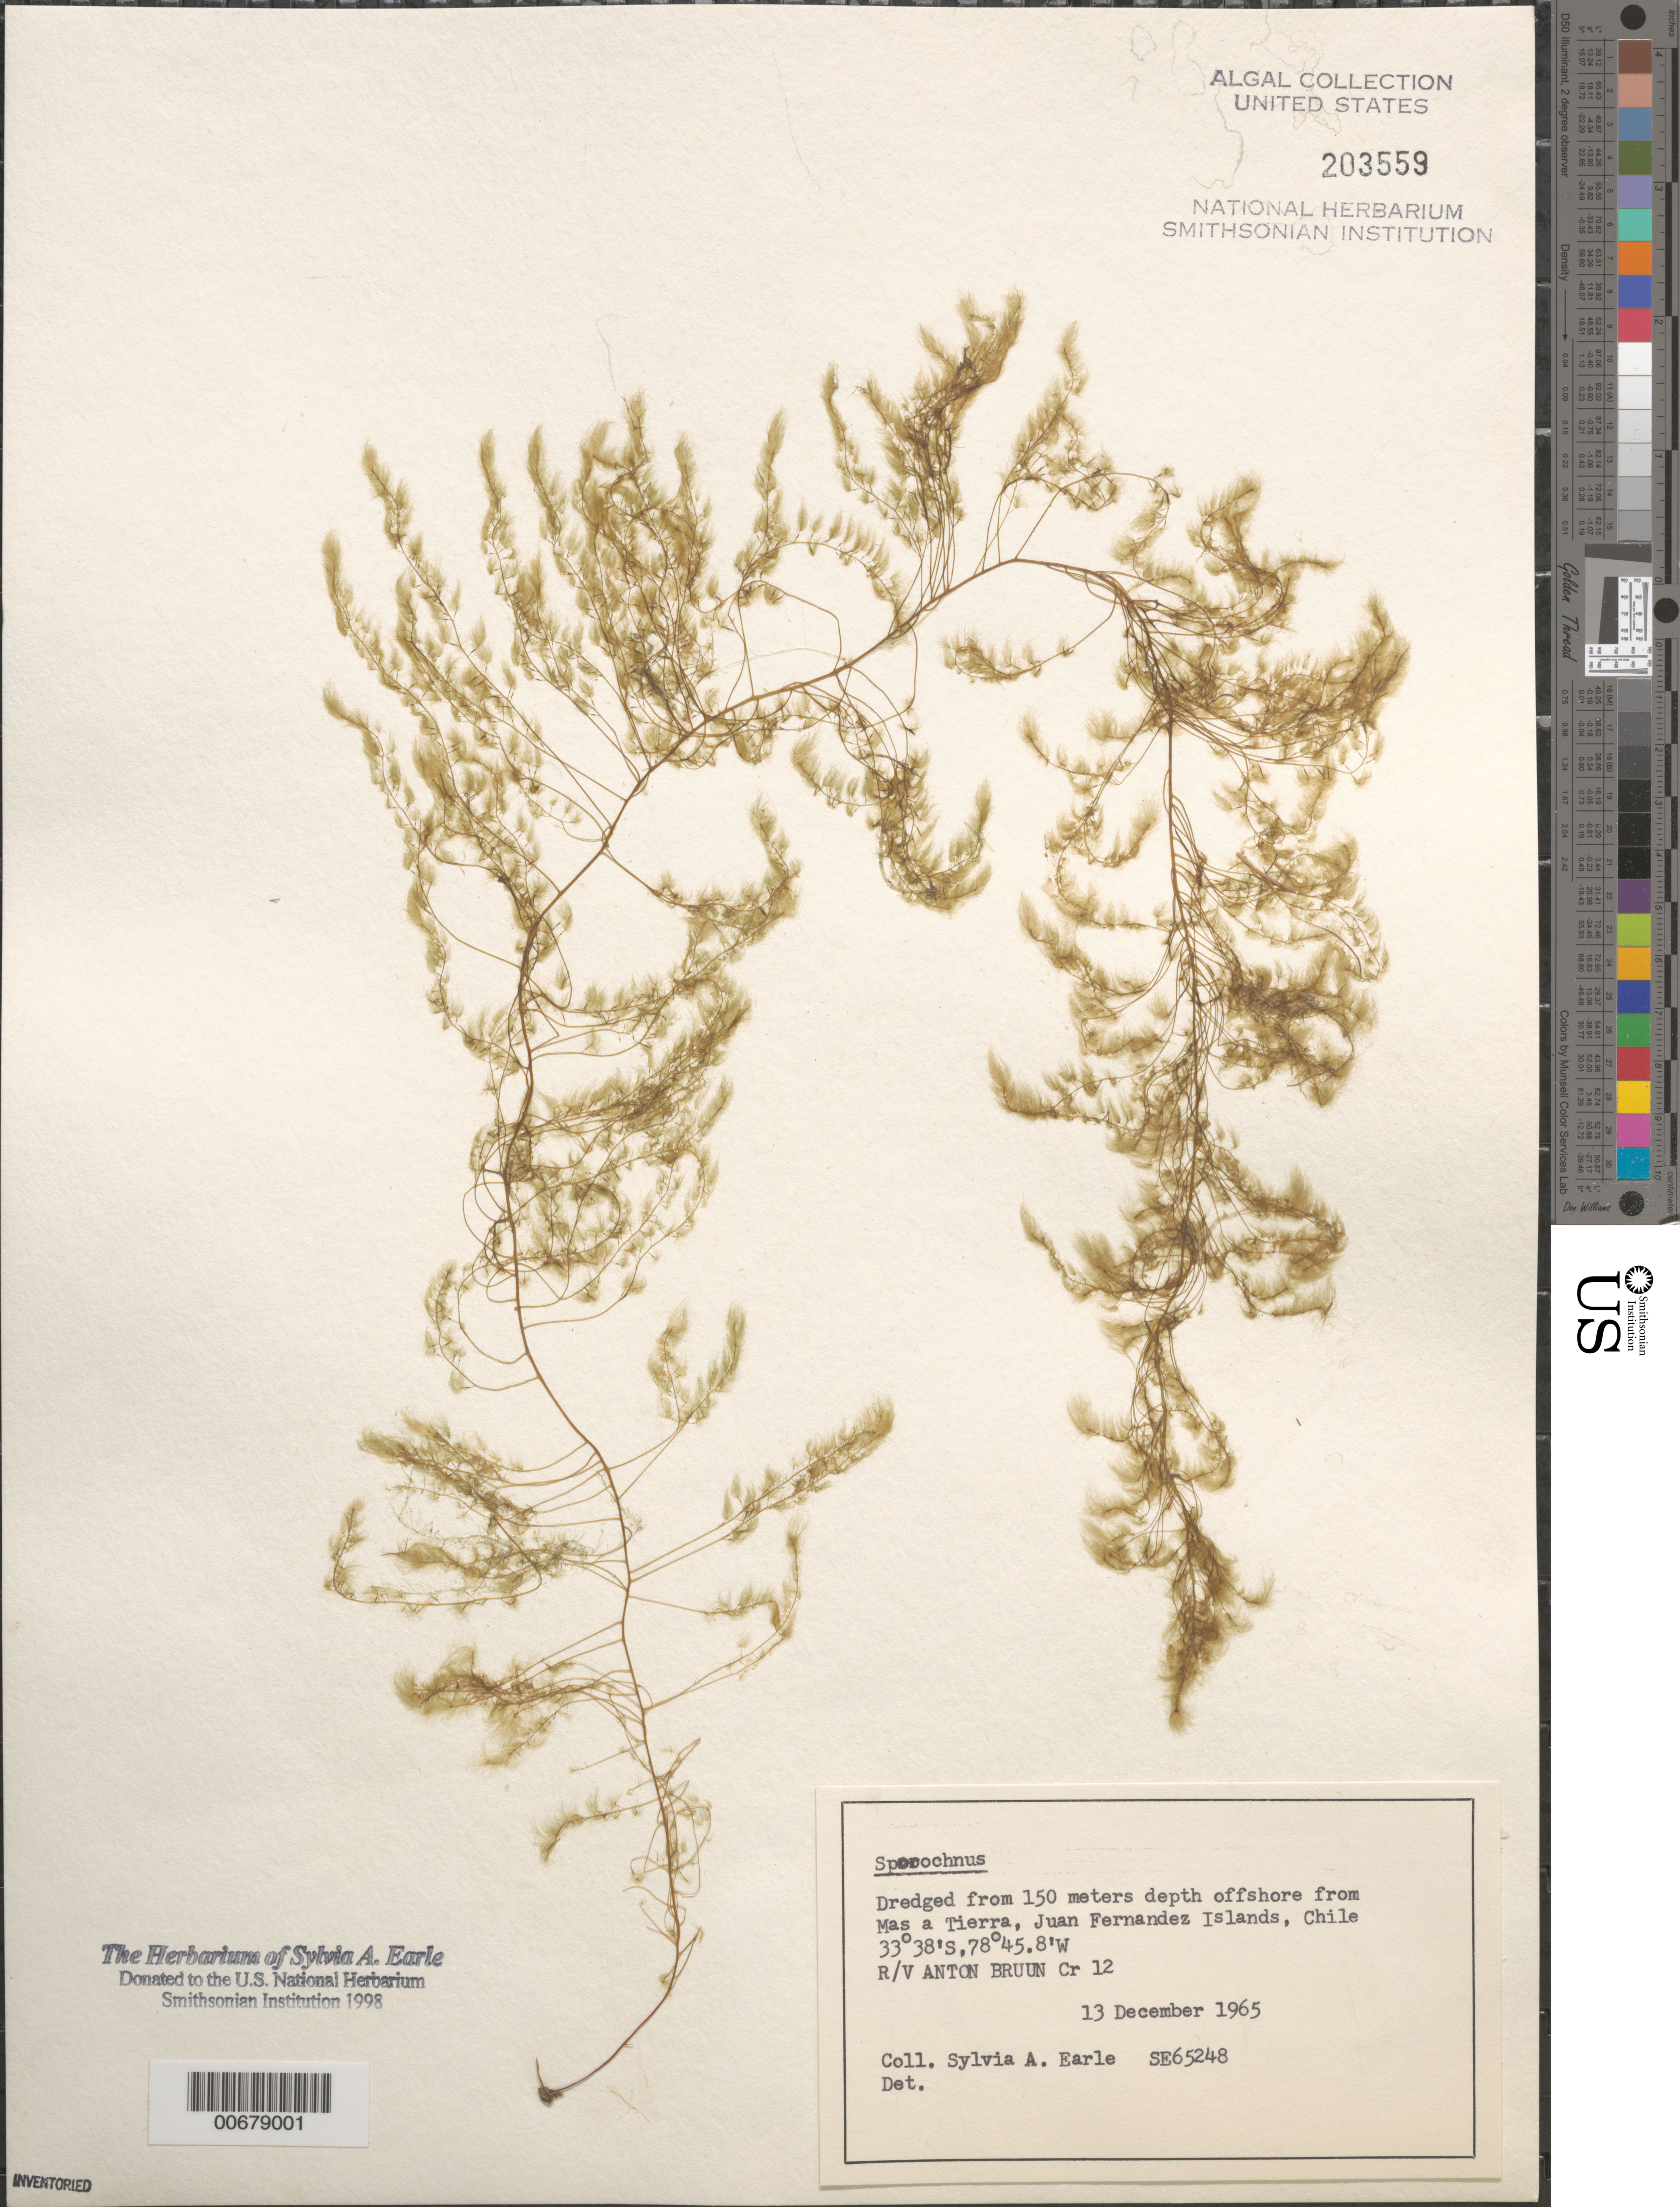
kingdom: Chromista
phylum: Ochrophyta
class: Phaeophyceae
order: Sporochnales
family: Sporochnaceae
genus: Sporochnus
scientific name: Sporochnus sp.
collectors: S. A. Earle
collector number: SE 65248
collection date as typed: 13 Dec 1965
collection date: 1965-12-13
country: Chile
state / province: Valparaíso (V)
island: Isla Más a Tierra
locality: Off Más a Tierra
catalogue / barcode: US 203559